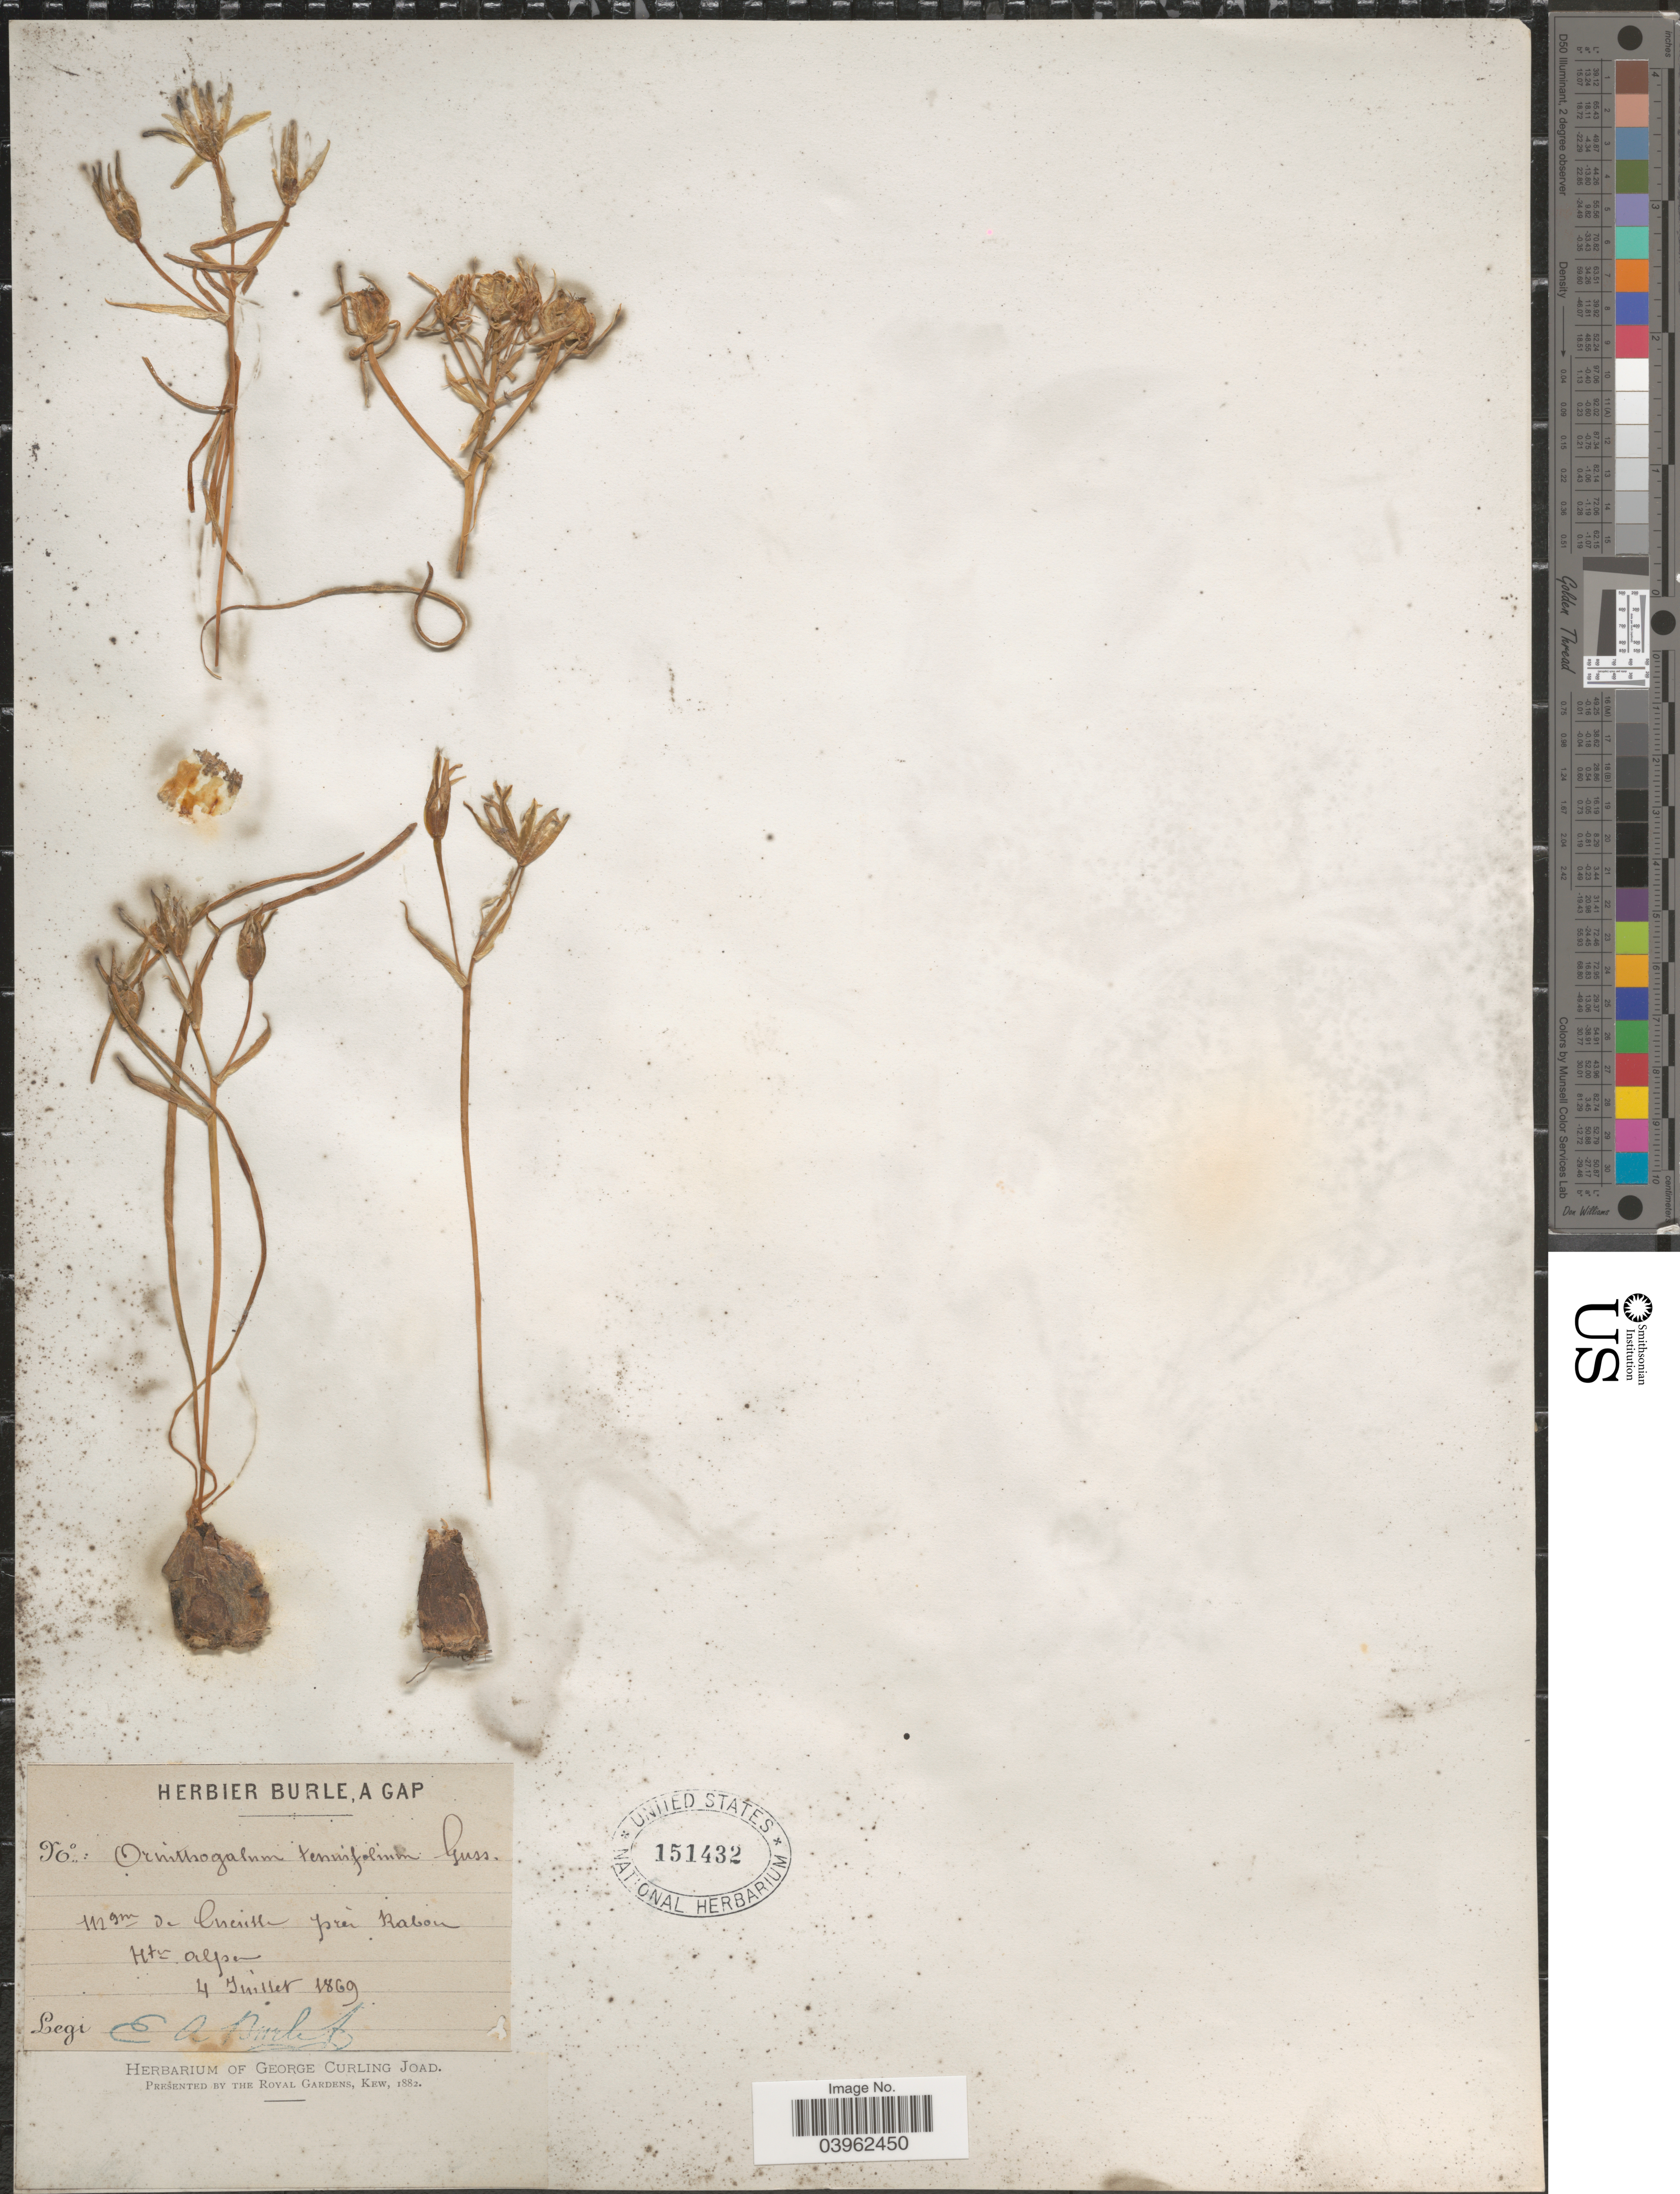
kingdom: Plantae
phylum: Tracheophyta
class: Liliopsida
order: Asparagales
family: Asparagaceae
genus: Ornithogalum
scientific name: Ornithogalum tenuifolium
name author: F. Delaroche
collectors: E. Burle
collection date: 1869-07-04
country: France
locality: Mtns de Gneisse près Rabou. Htes Alpes.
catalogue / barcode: US 151432